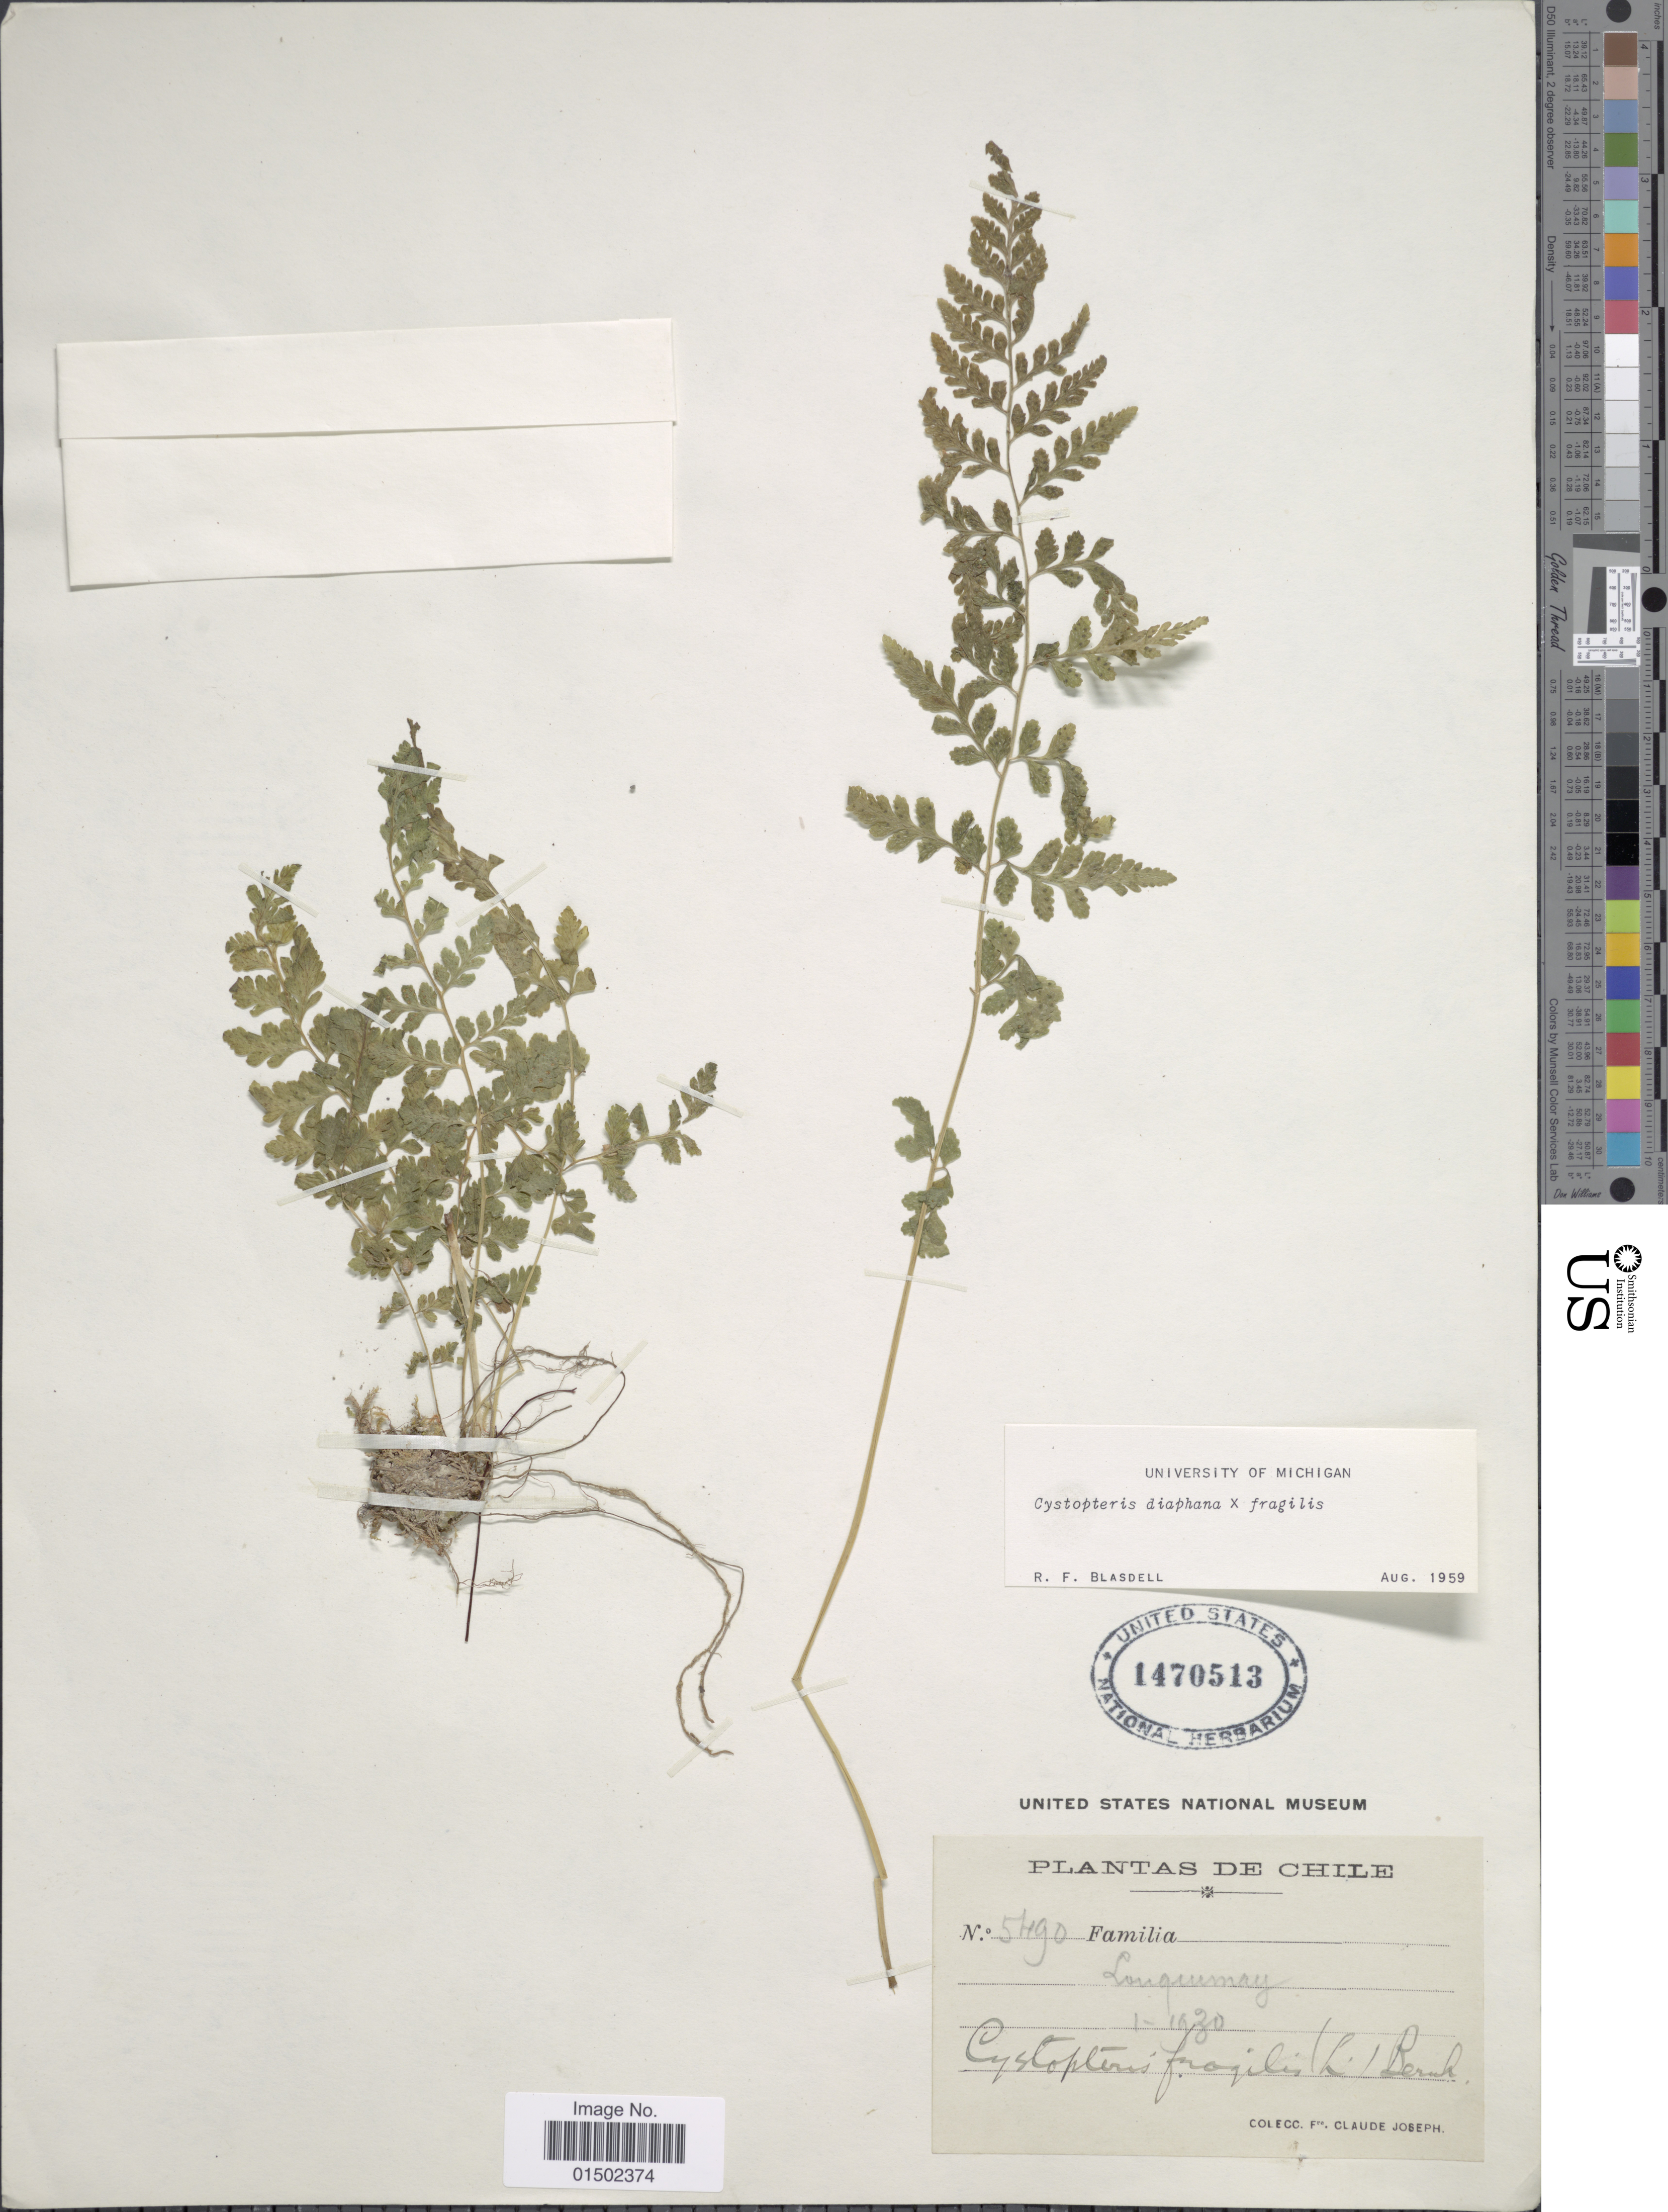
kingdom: Plantae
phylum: Tracheophyta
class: Polypodiopsida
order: Polypodiales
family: Cystopteridaceae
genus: Cystopteris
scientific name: Cystopteris diaphana x C. fragilis (L.) Bernh.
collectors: Bro. Claude-Joseph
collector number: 5490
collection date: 1930-01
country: Chile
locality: Lonquimay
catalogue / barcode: US 1470513